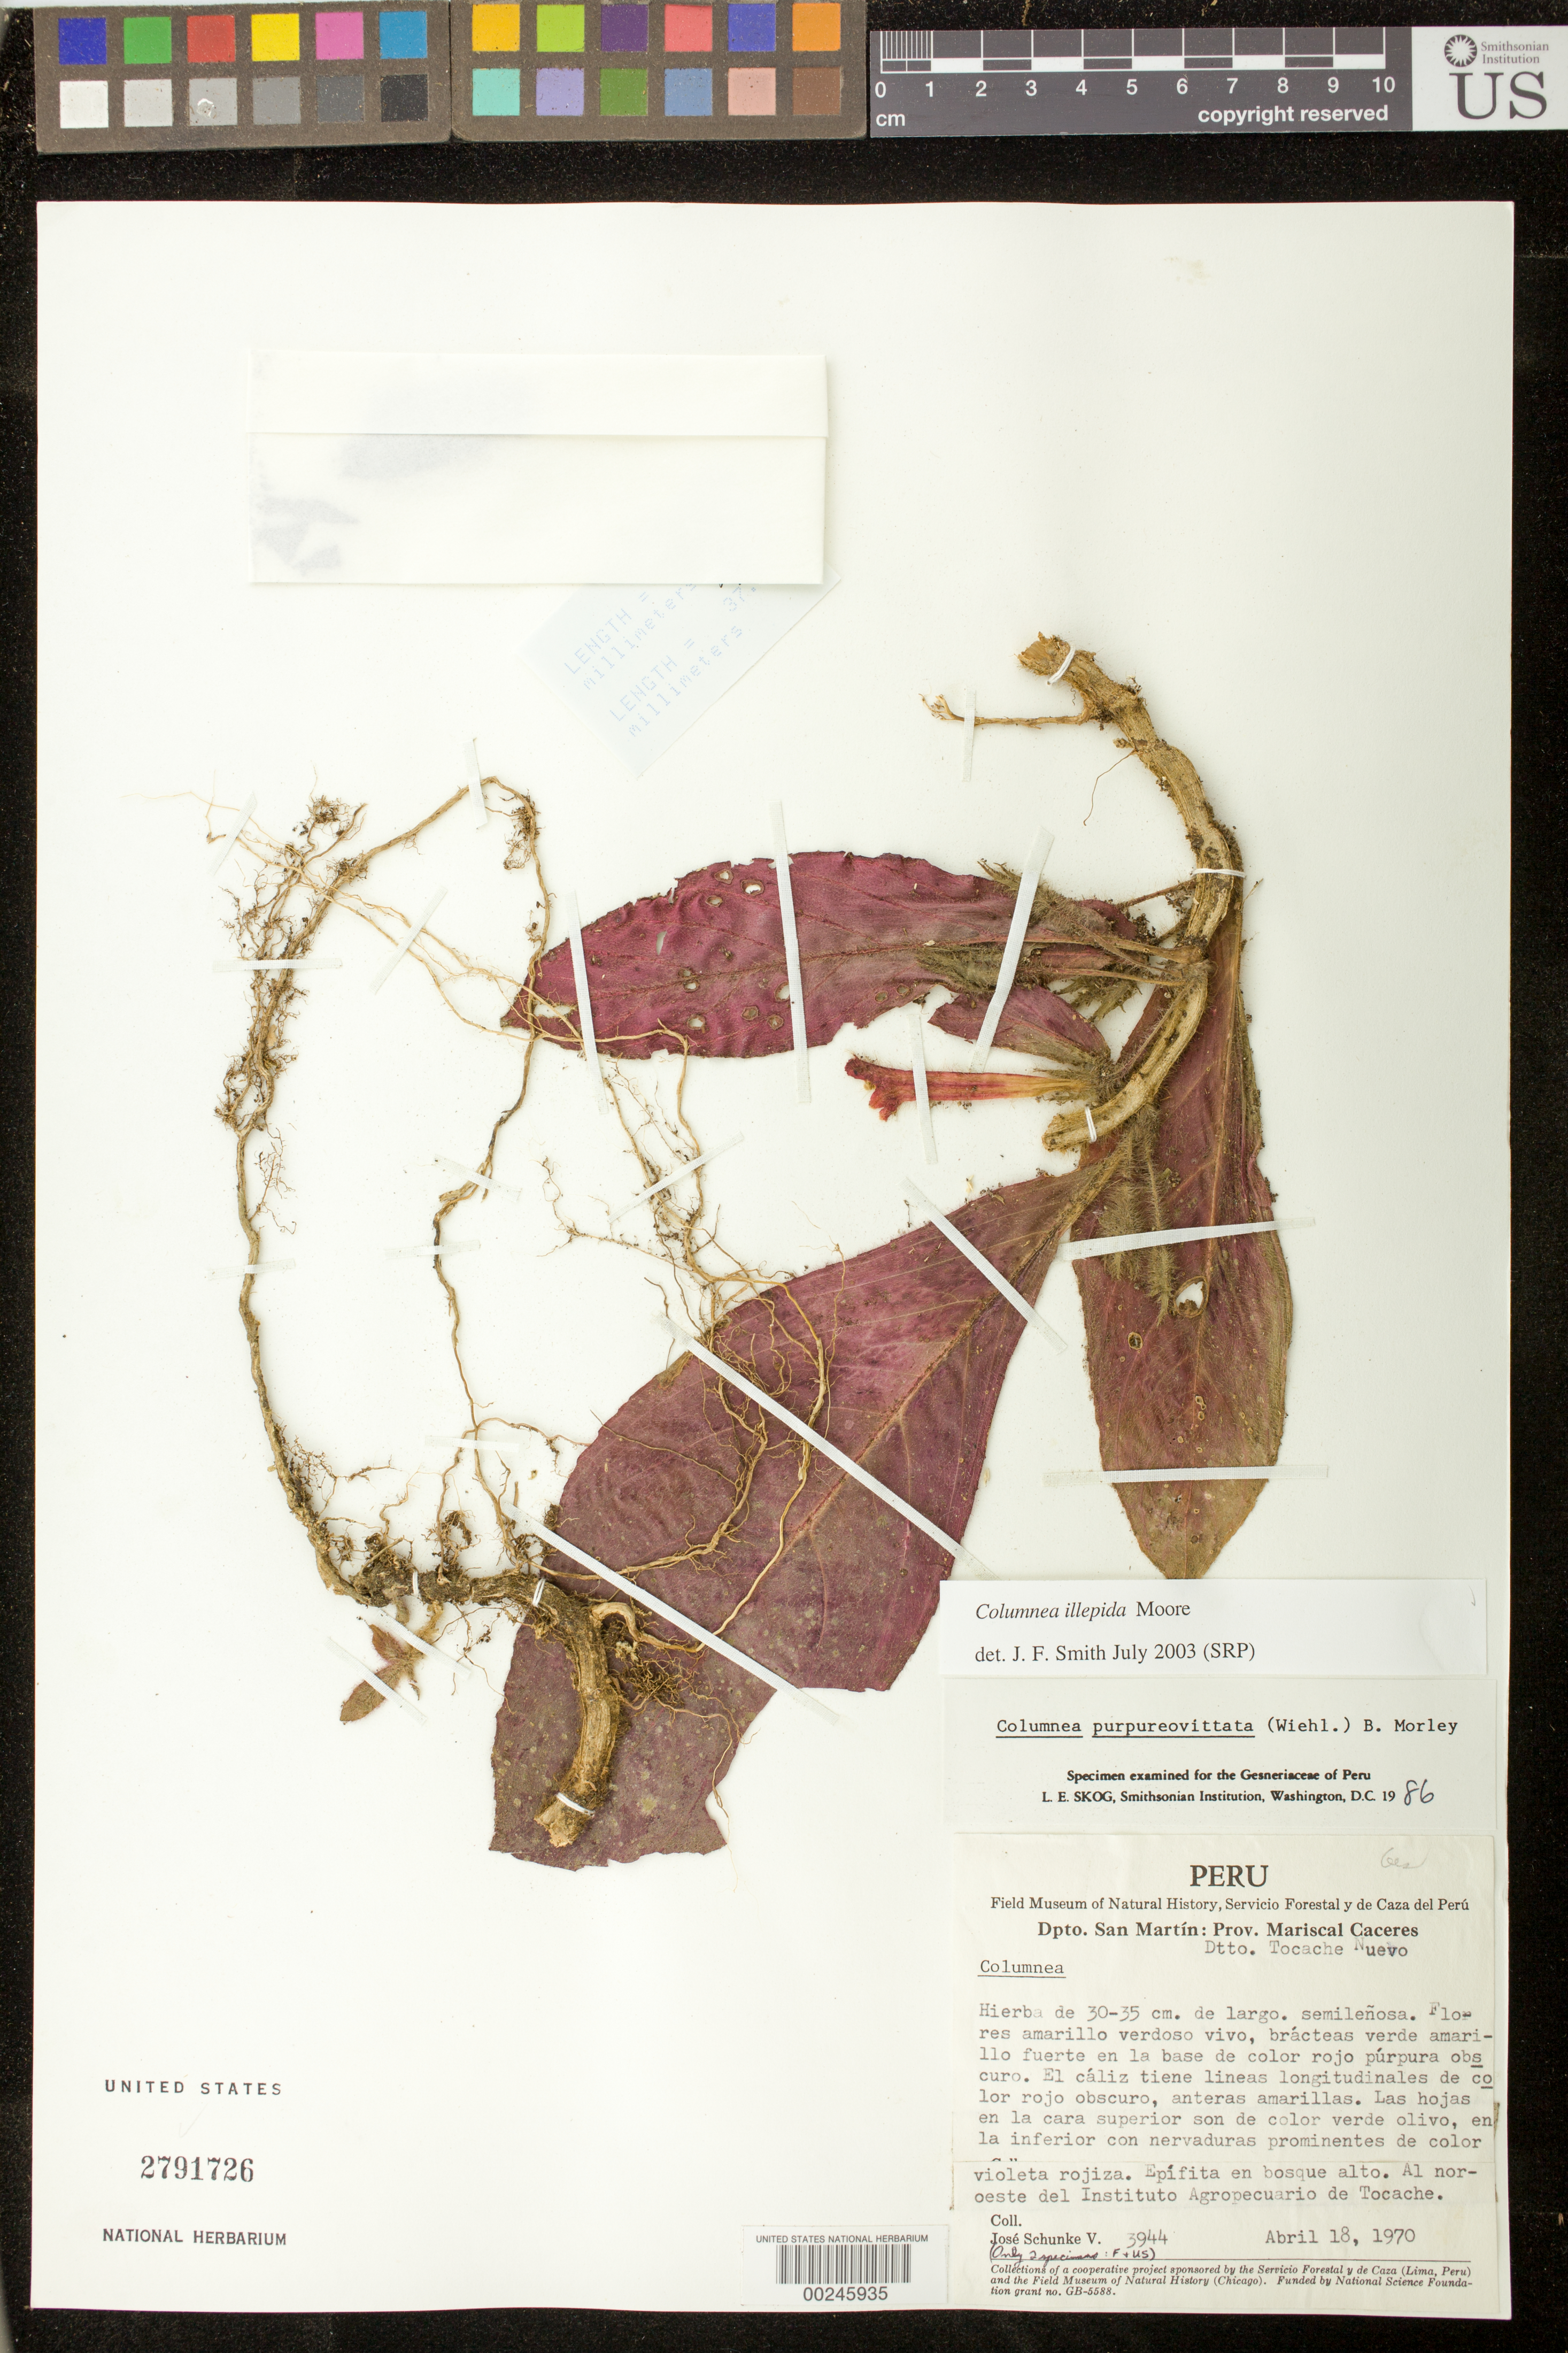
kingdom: Plantae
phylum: Tracheophyta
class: Magnoliopsida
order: Lamiales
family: Gesneriaceae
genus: Columnea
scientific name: Columnea illepida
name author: H.E. Moore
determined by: Smith, J. F.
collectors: J. Schunke Vigo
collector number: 3944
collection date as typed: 18 Apr 1970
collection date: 1970-04-18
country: Peru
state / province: San Martín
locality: Prov. Mariscal Cáceres, Dtto. Tocache Nuevo, NW of Instituto Agropecuario de Tocache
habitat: Epiphyte in tall forest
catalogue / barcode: US 2791726